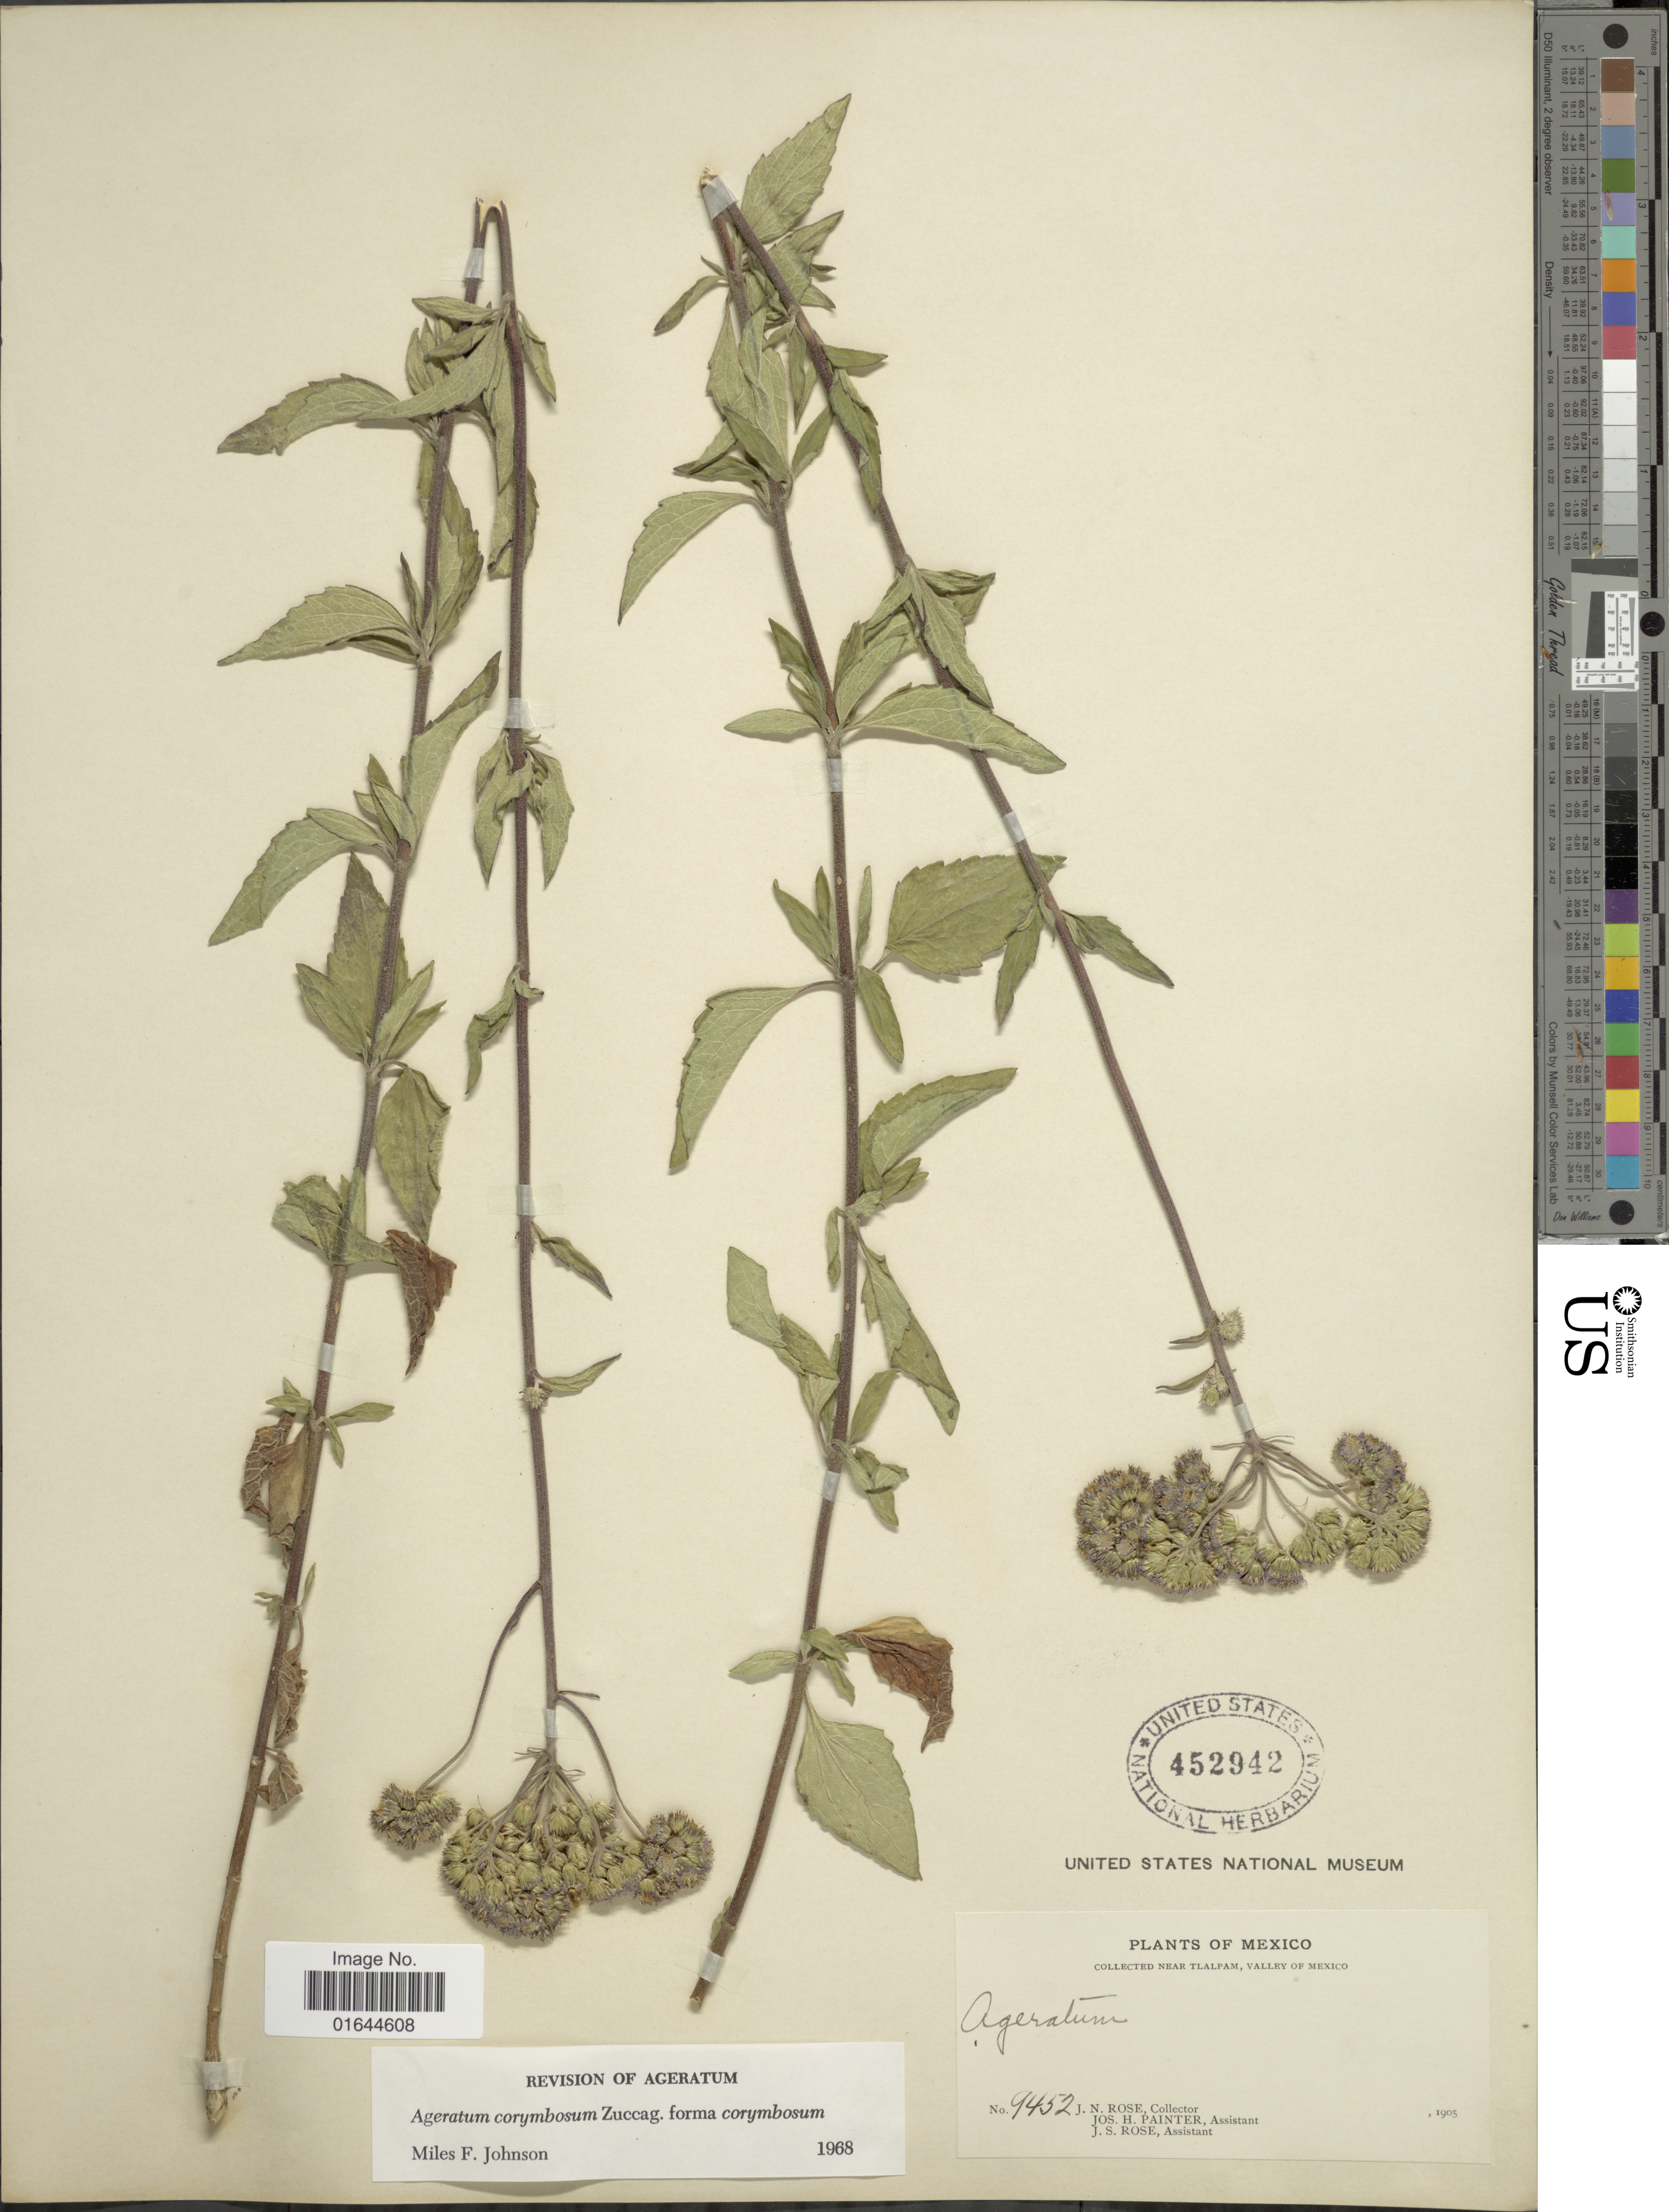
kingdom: Plantae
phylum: Tracheophyta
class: Magnoliopsida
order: Asterales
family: Asteraceae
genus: Ageratum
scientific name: Ageratum corymbosum f. corymbosum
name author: Zuccagni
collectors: J. N. Rose, J. H. Painter & J. S. Rose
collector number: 9452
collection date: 1905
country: Mexico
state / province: México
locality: Mexico, Near Tlalpam, Valley of Mexico.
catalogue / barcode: US 452942